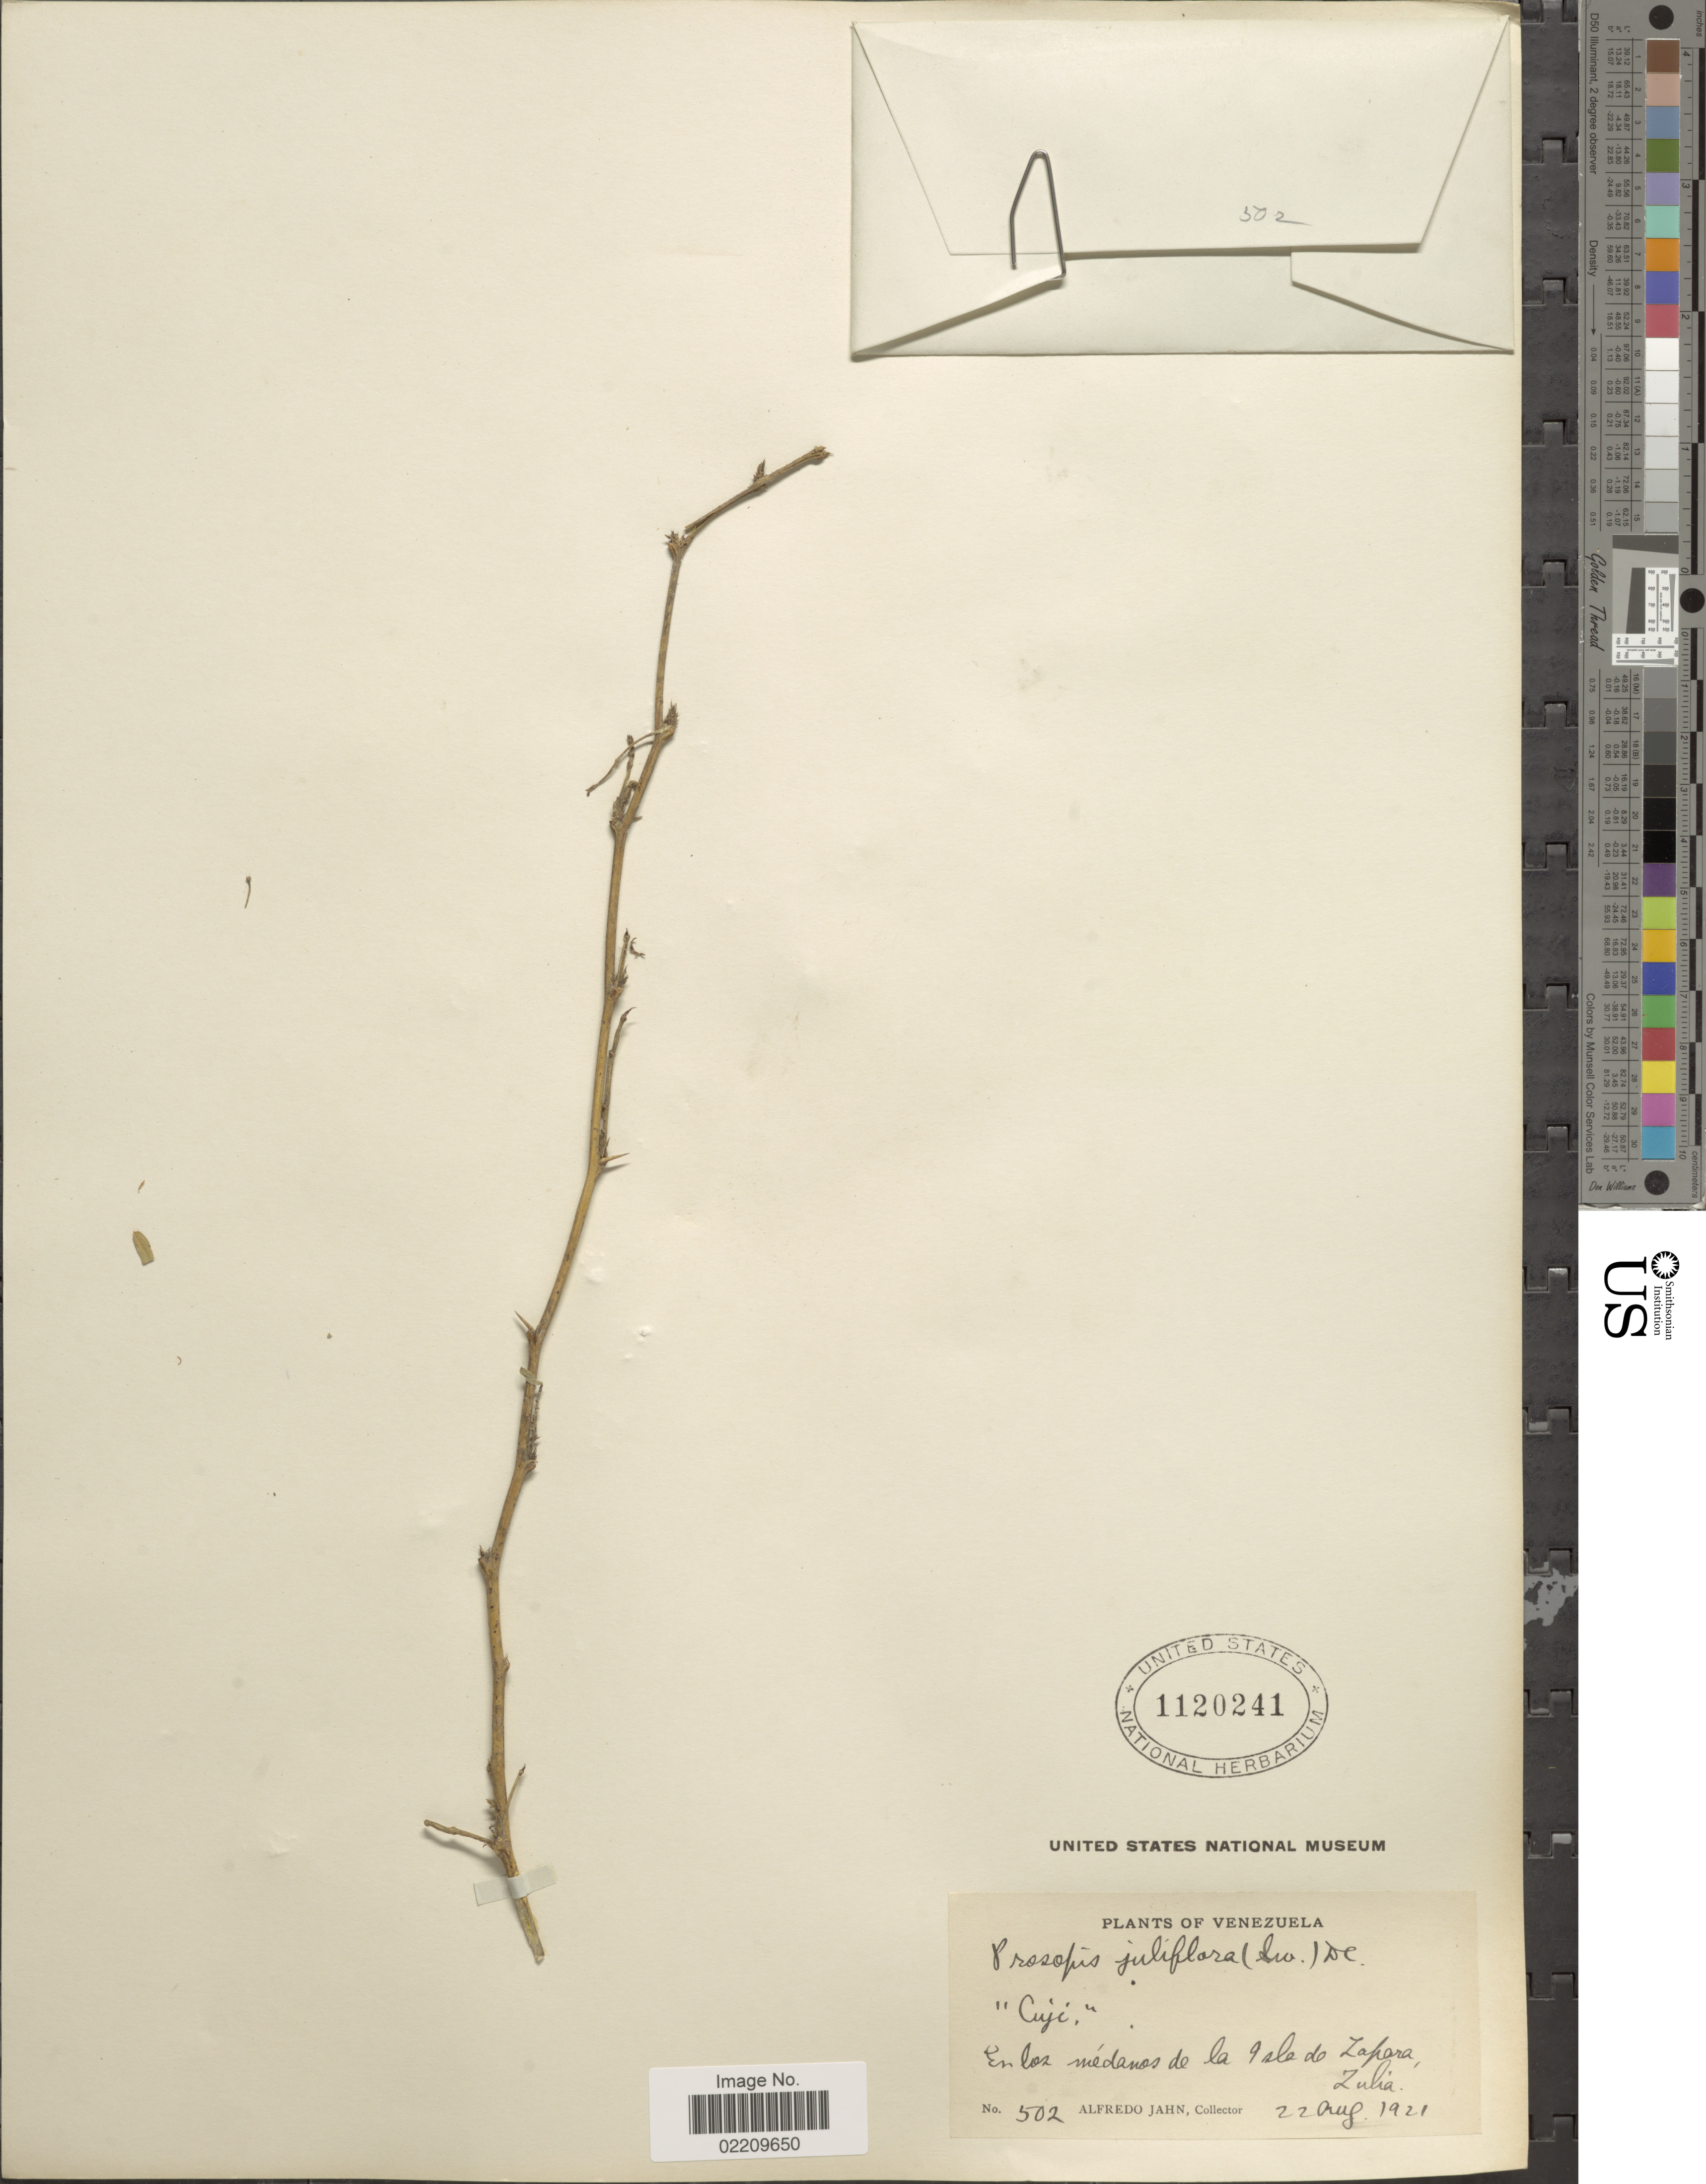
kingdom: Plantae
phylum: Tracheophyta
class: Magnoliopsida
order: Fabales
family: Fabaceae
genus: Neltuma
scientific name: Neltuma juliflora var. juliflora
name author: (Sw.) Raf.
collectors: A. Jahn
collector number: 502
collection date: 1921-08-22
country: Venezuela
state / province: Zulia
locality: En los medanos de la Isla de Zahara, Zulia.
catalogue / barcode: US 1120241